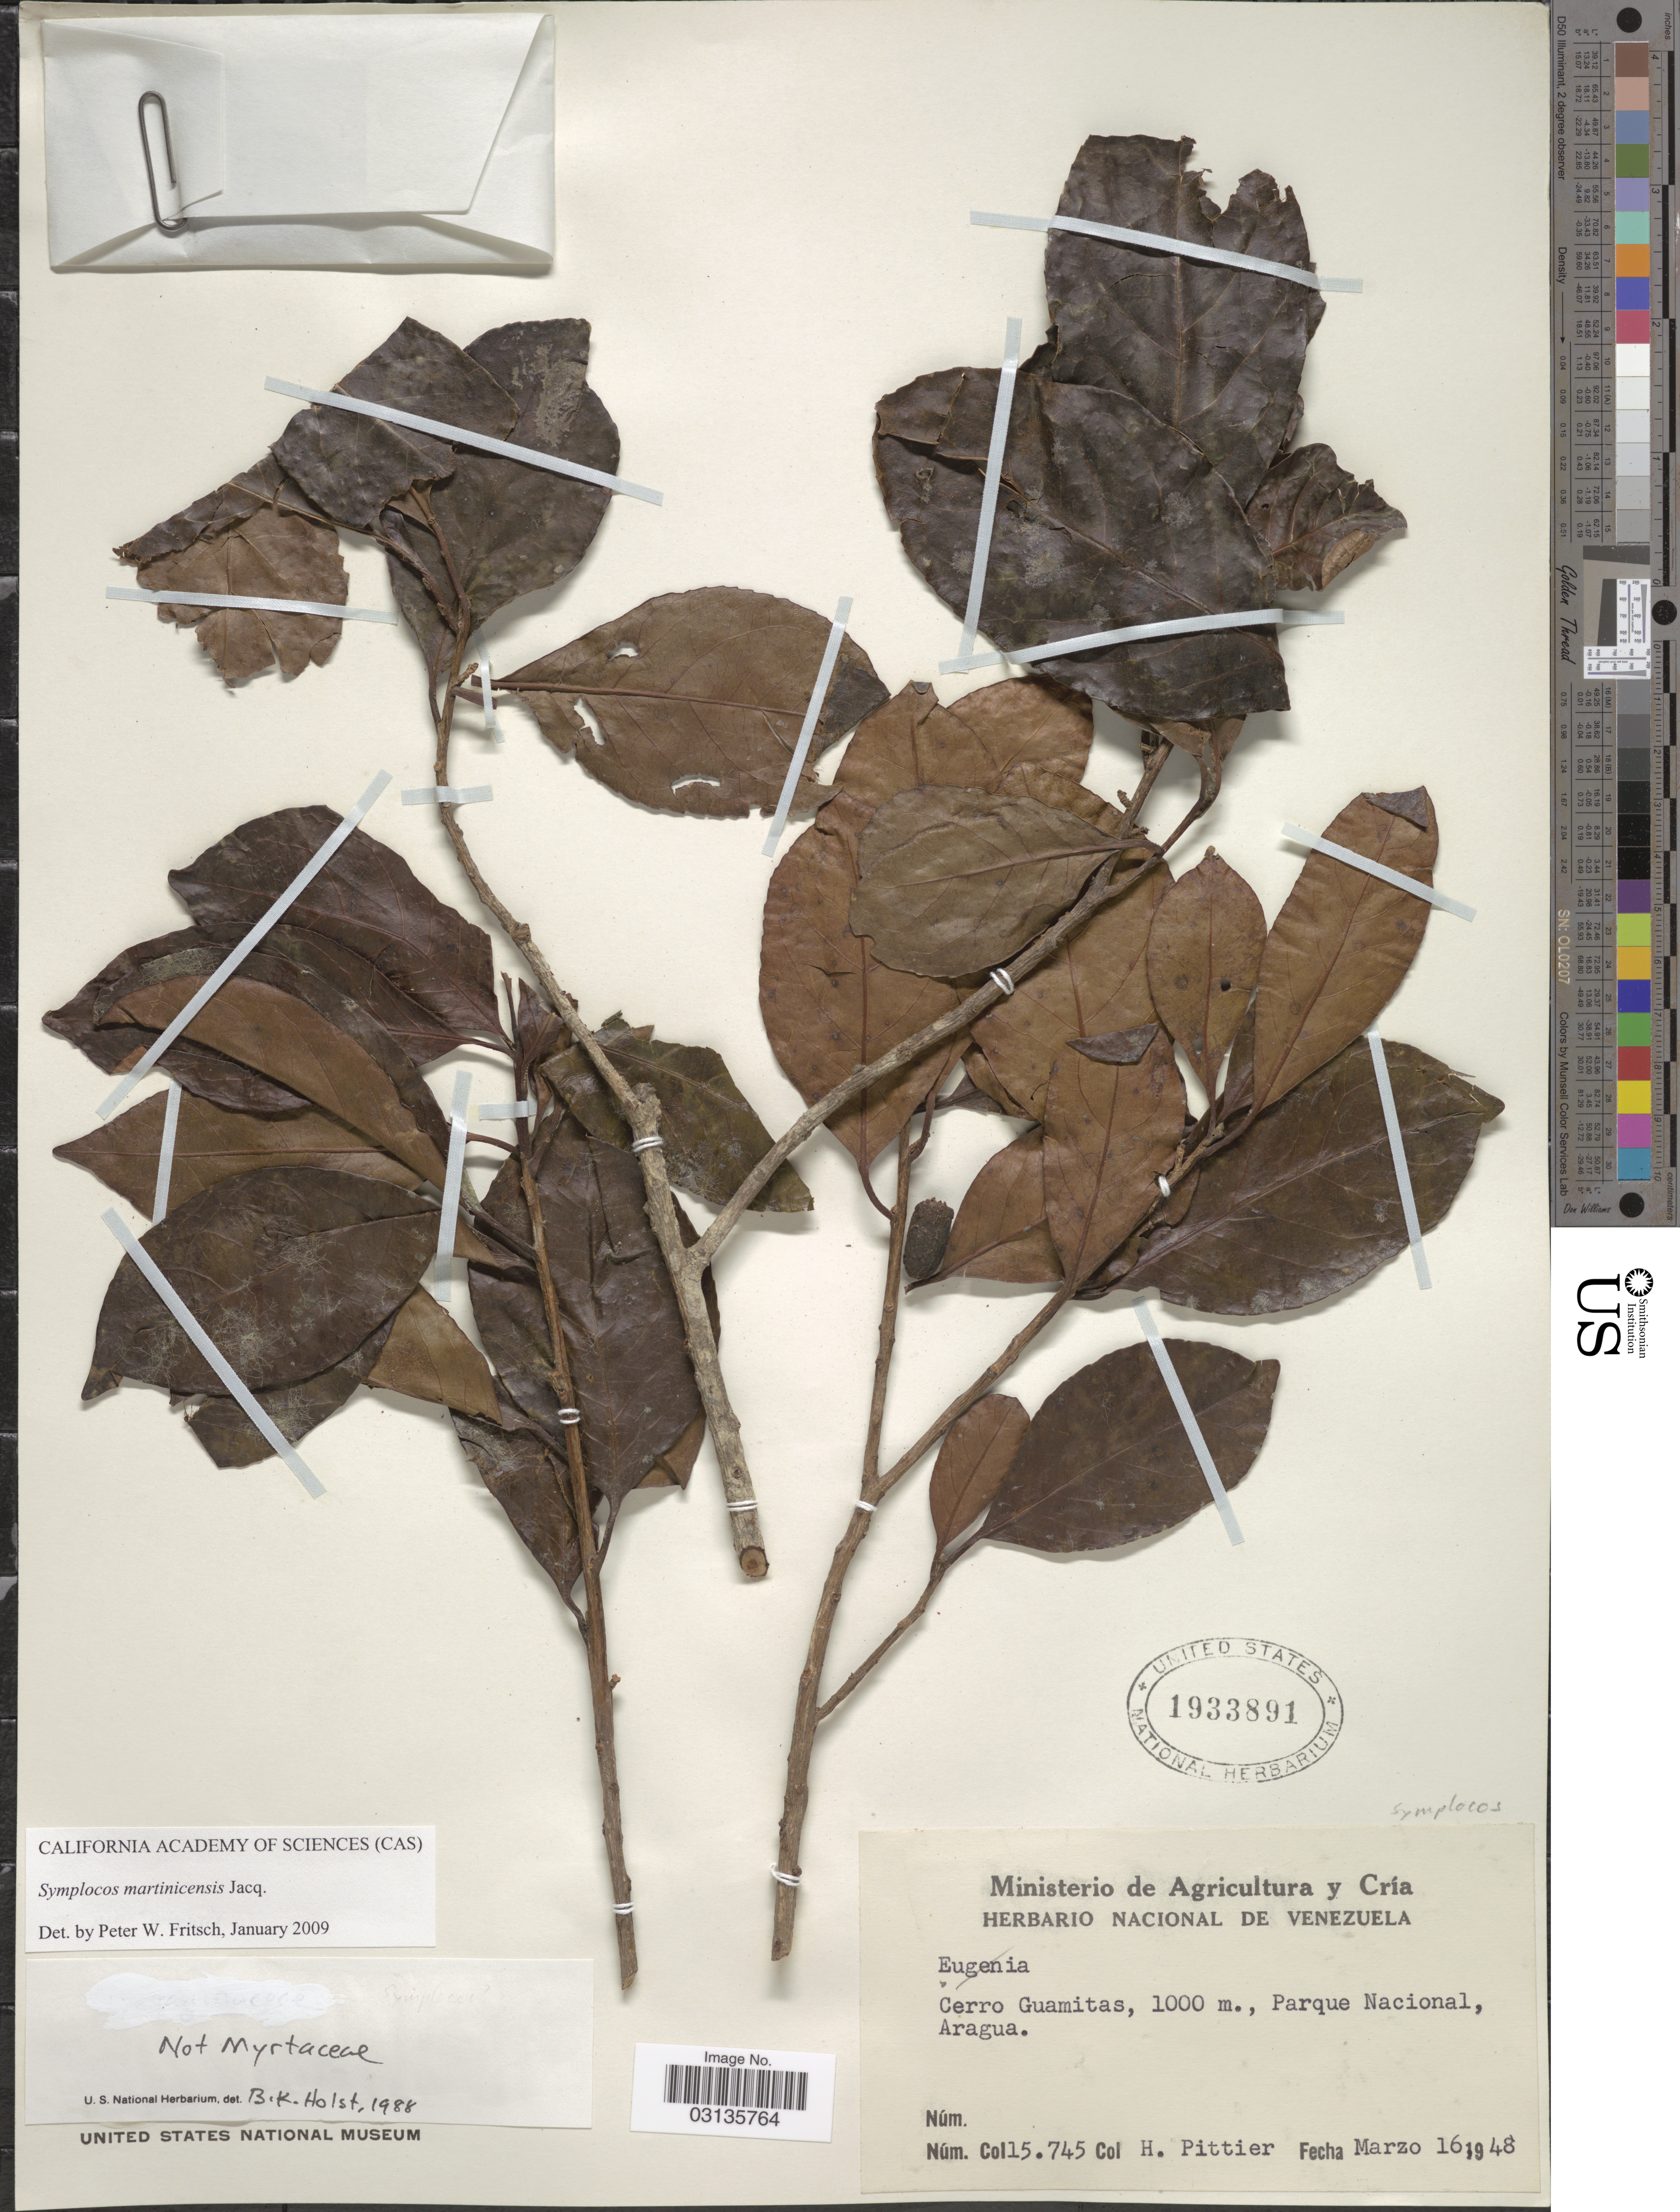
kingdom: Plantae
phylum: Tracheophyta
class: Magnoliopsida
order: Ericales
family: Symplocaceae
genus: Symplocos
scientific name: Symplocos martinicensis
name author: Jacq.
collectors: H. F. Pittier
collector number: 15745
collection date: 1948-03-16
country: Venezuela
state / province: Aragua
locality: Cerro Guamitas, Parque Nacional.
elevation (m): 1000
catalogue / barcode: US 1933891